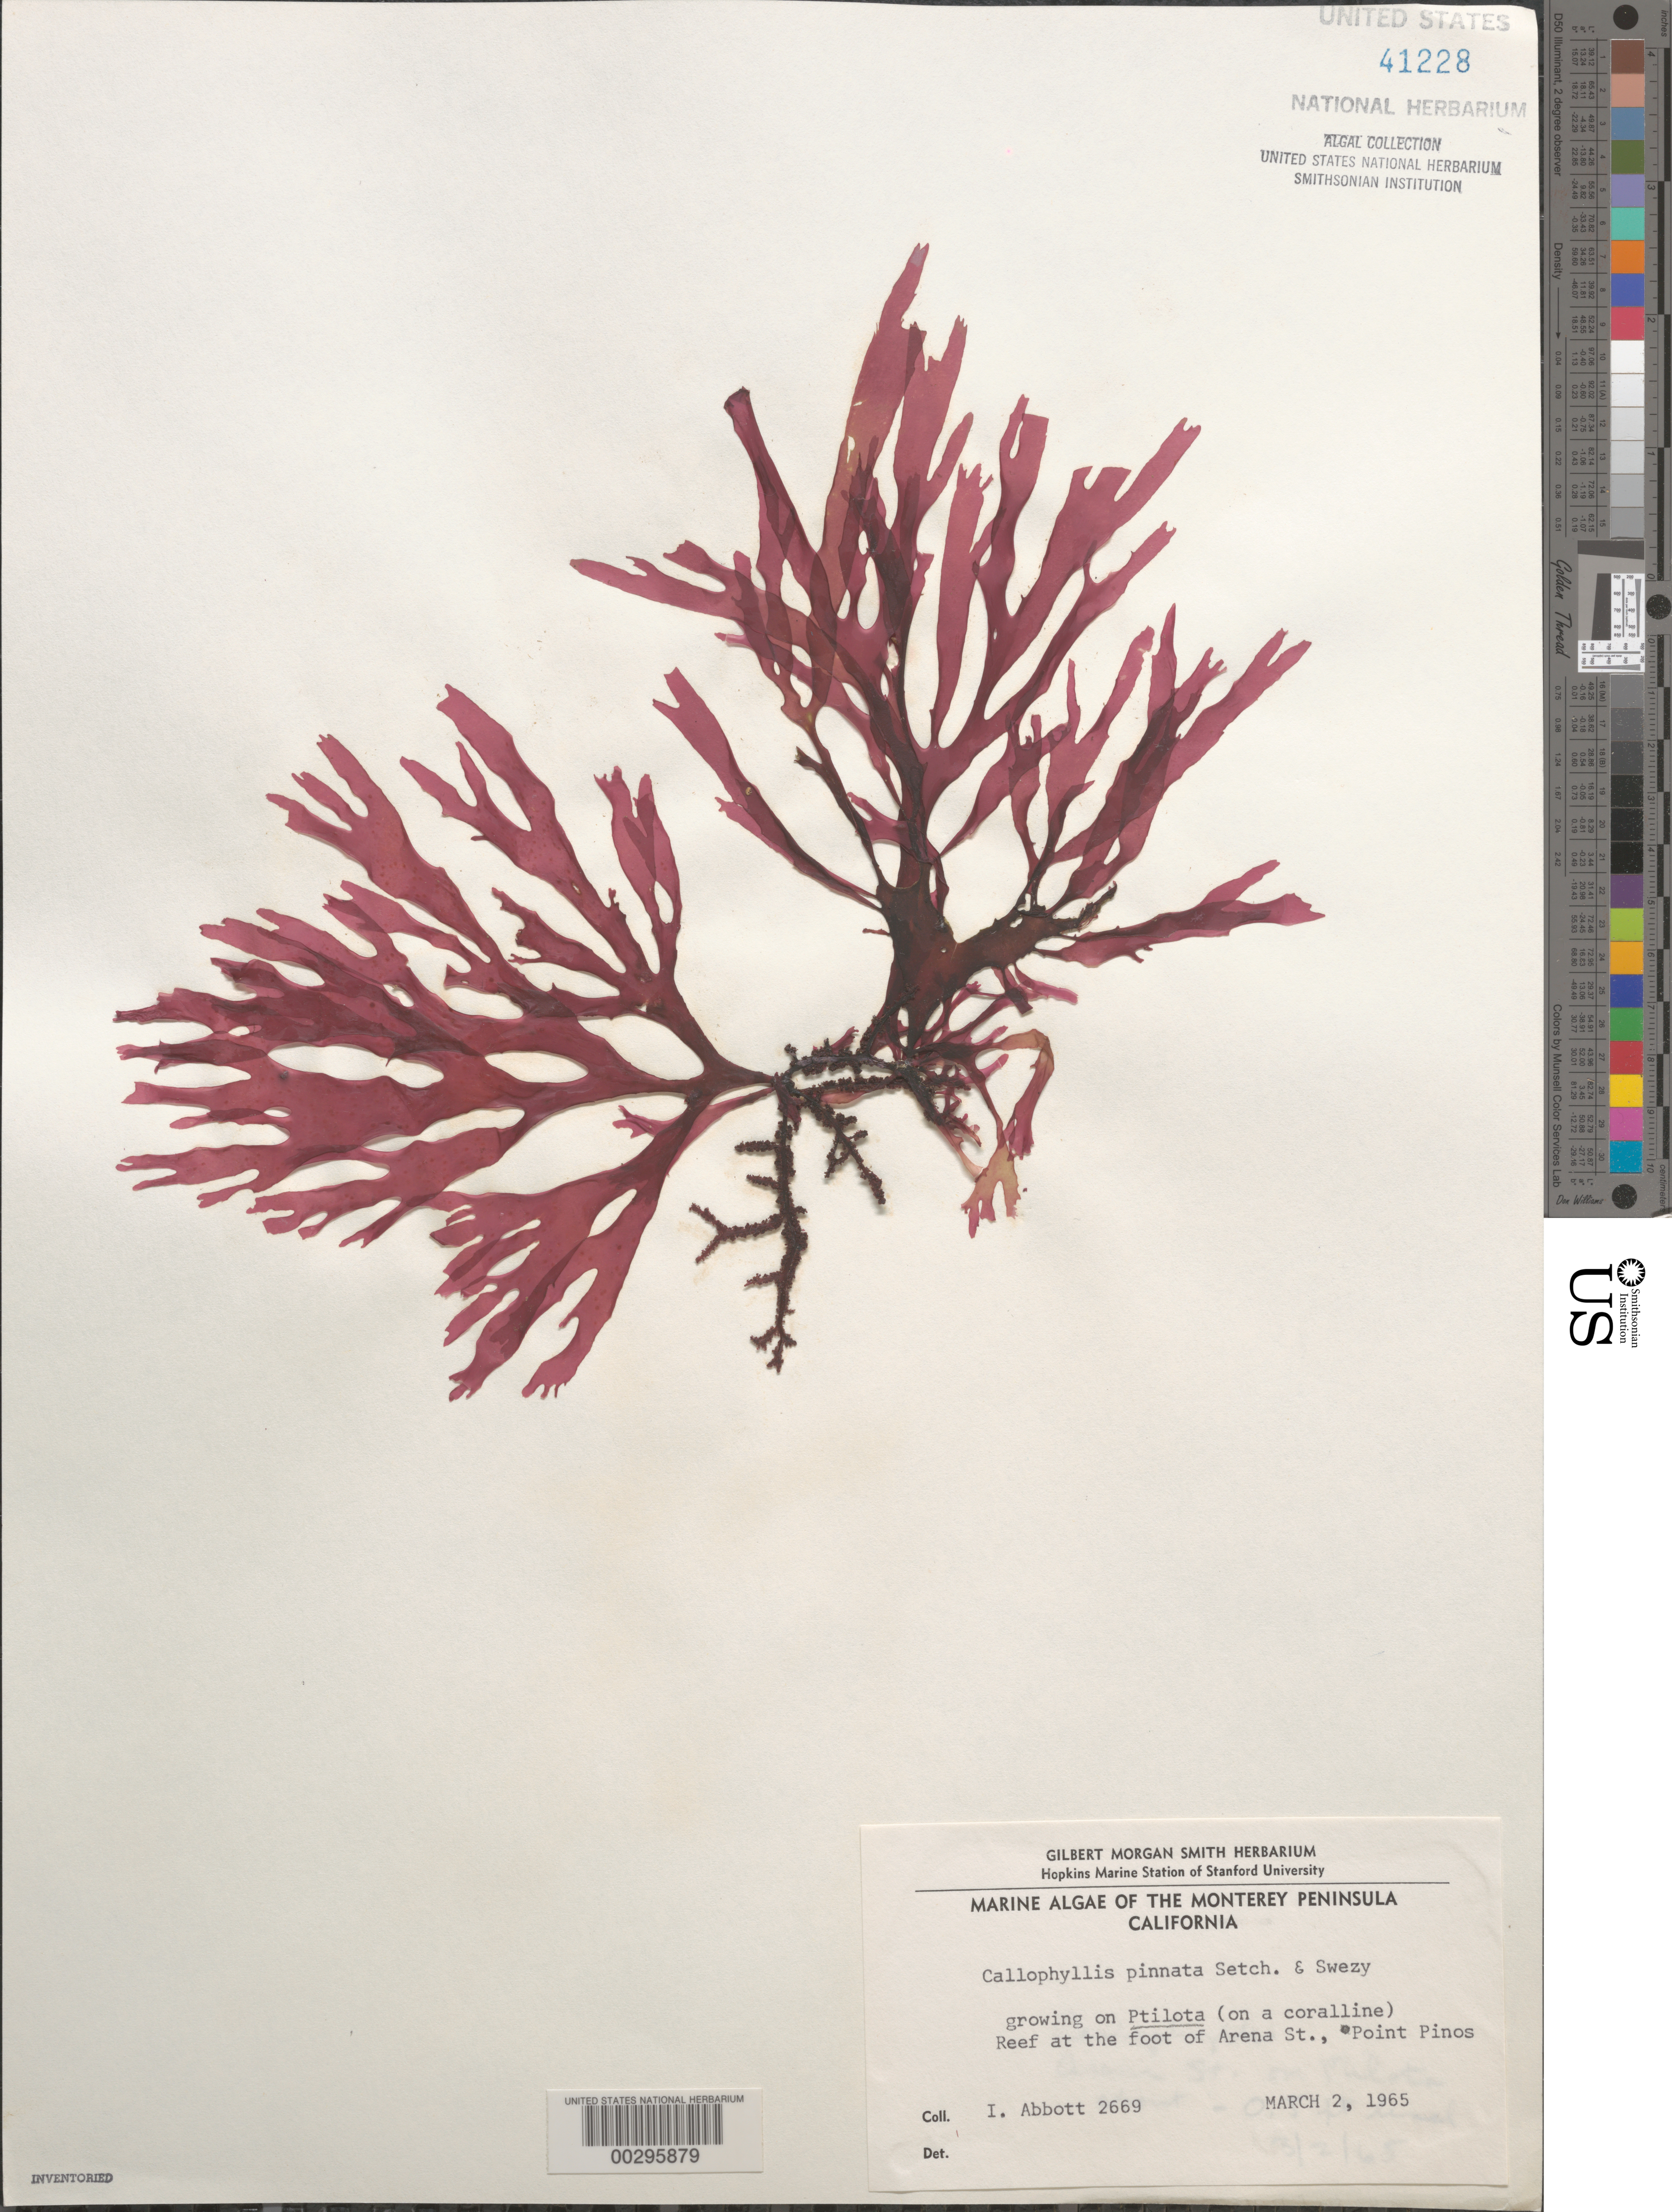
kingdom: Plantae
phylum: Rhodophyta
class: Florideophyceae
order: Gigartinales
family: Kallymeniaceae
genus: Callophyllis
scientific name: Callophyllis pinnata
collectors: I. A. Abbott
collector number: IAA 2669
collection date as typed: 02 Mar 1965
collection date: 1965-03-02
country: United States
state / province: California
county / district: Monterey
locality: Point Lobos, foot of Arena Street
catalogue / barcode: US 41228